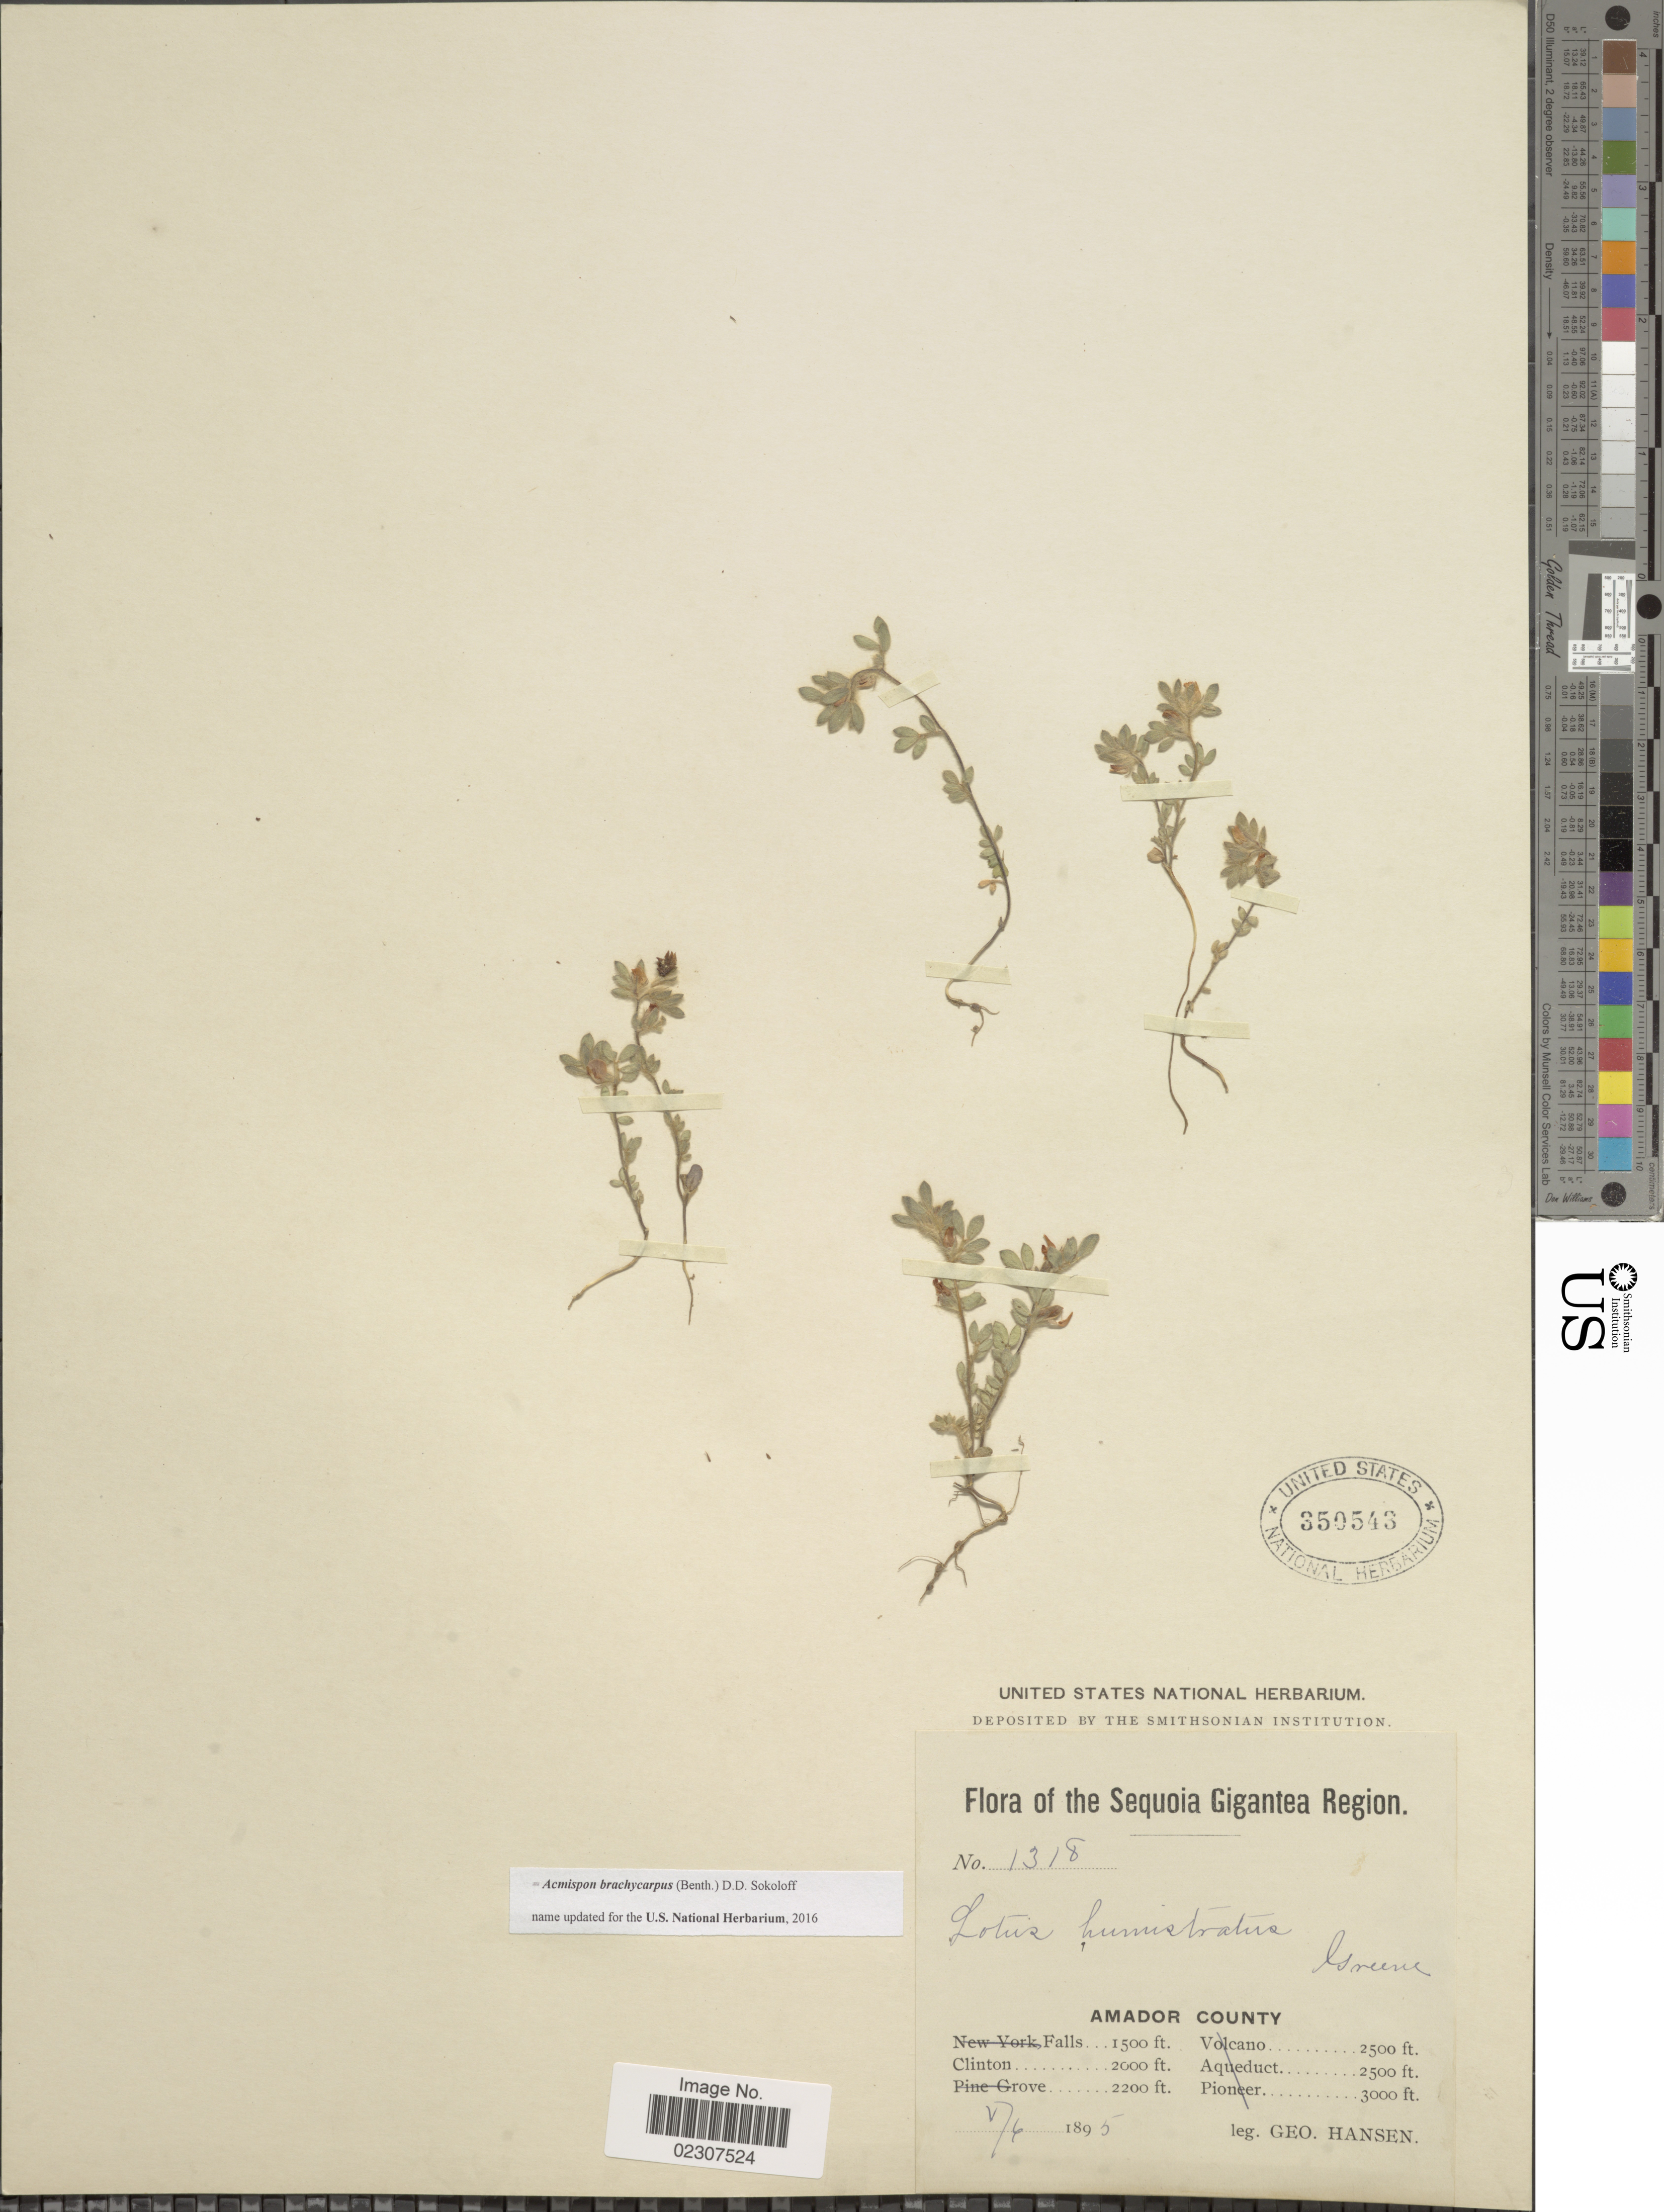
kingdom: Plantae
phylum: Tracheophyta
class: Magnoliopsida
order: Fabales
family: Fabaceae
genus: Acmispon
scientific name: Acmispon brachycarpus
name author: (Benth.) D.D. Sokoloff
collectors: G. Hansen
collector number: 1318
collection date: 1895-05-06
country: United States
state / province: California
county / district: Amador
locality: The Sequoia Gigantea Region, Amador County, Clinton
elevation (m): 610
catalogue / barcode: US 350543